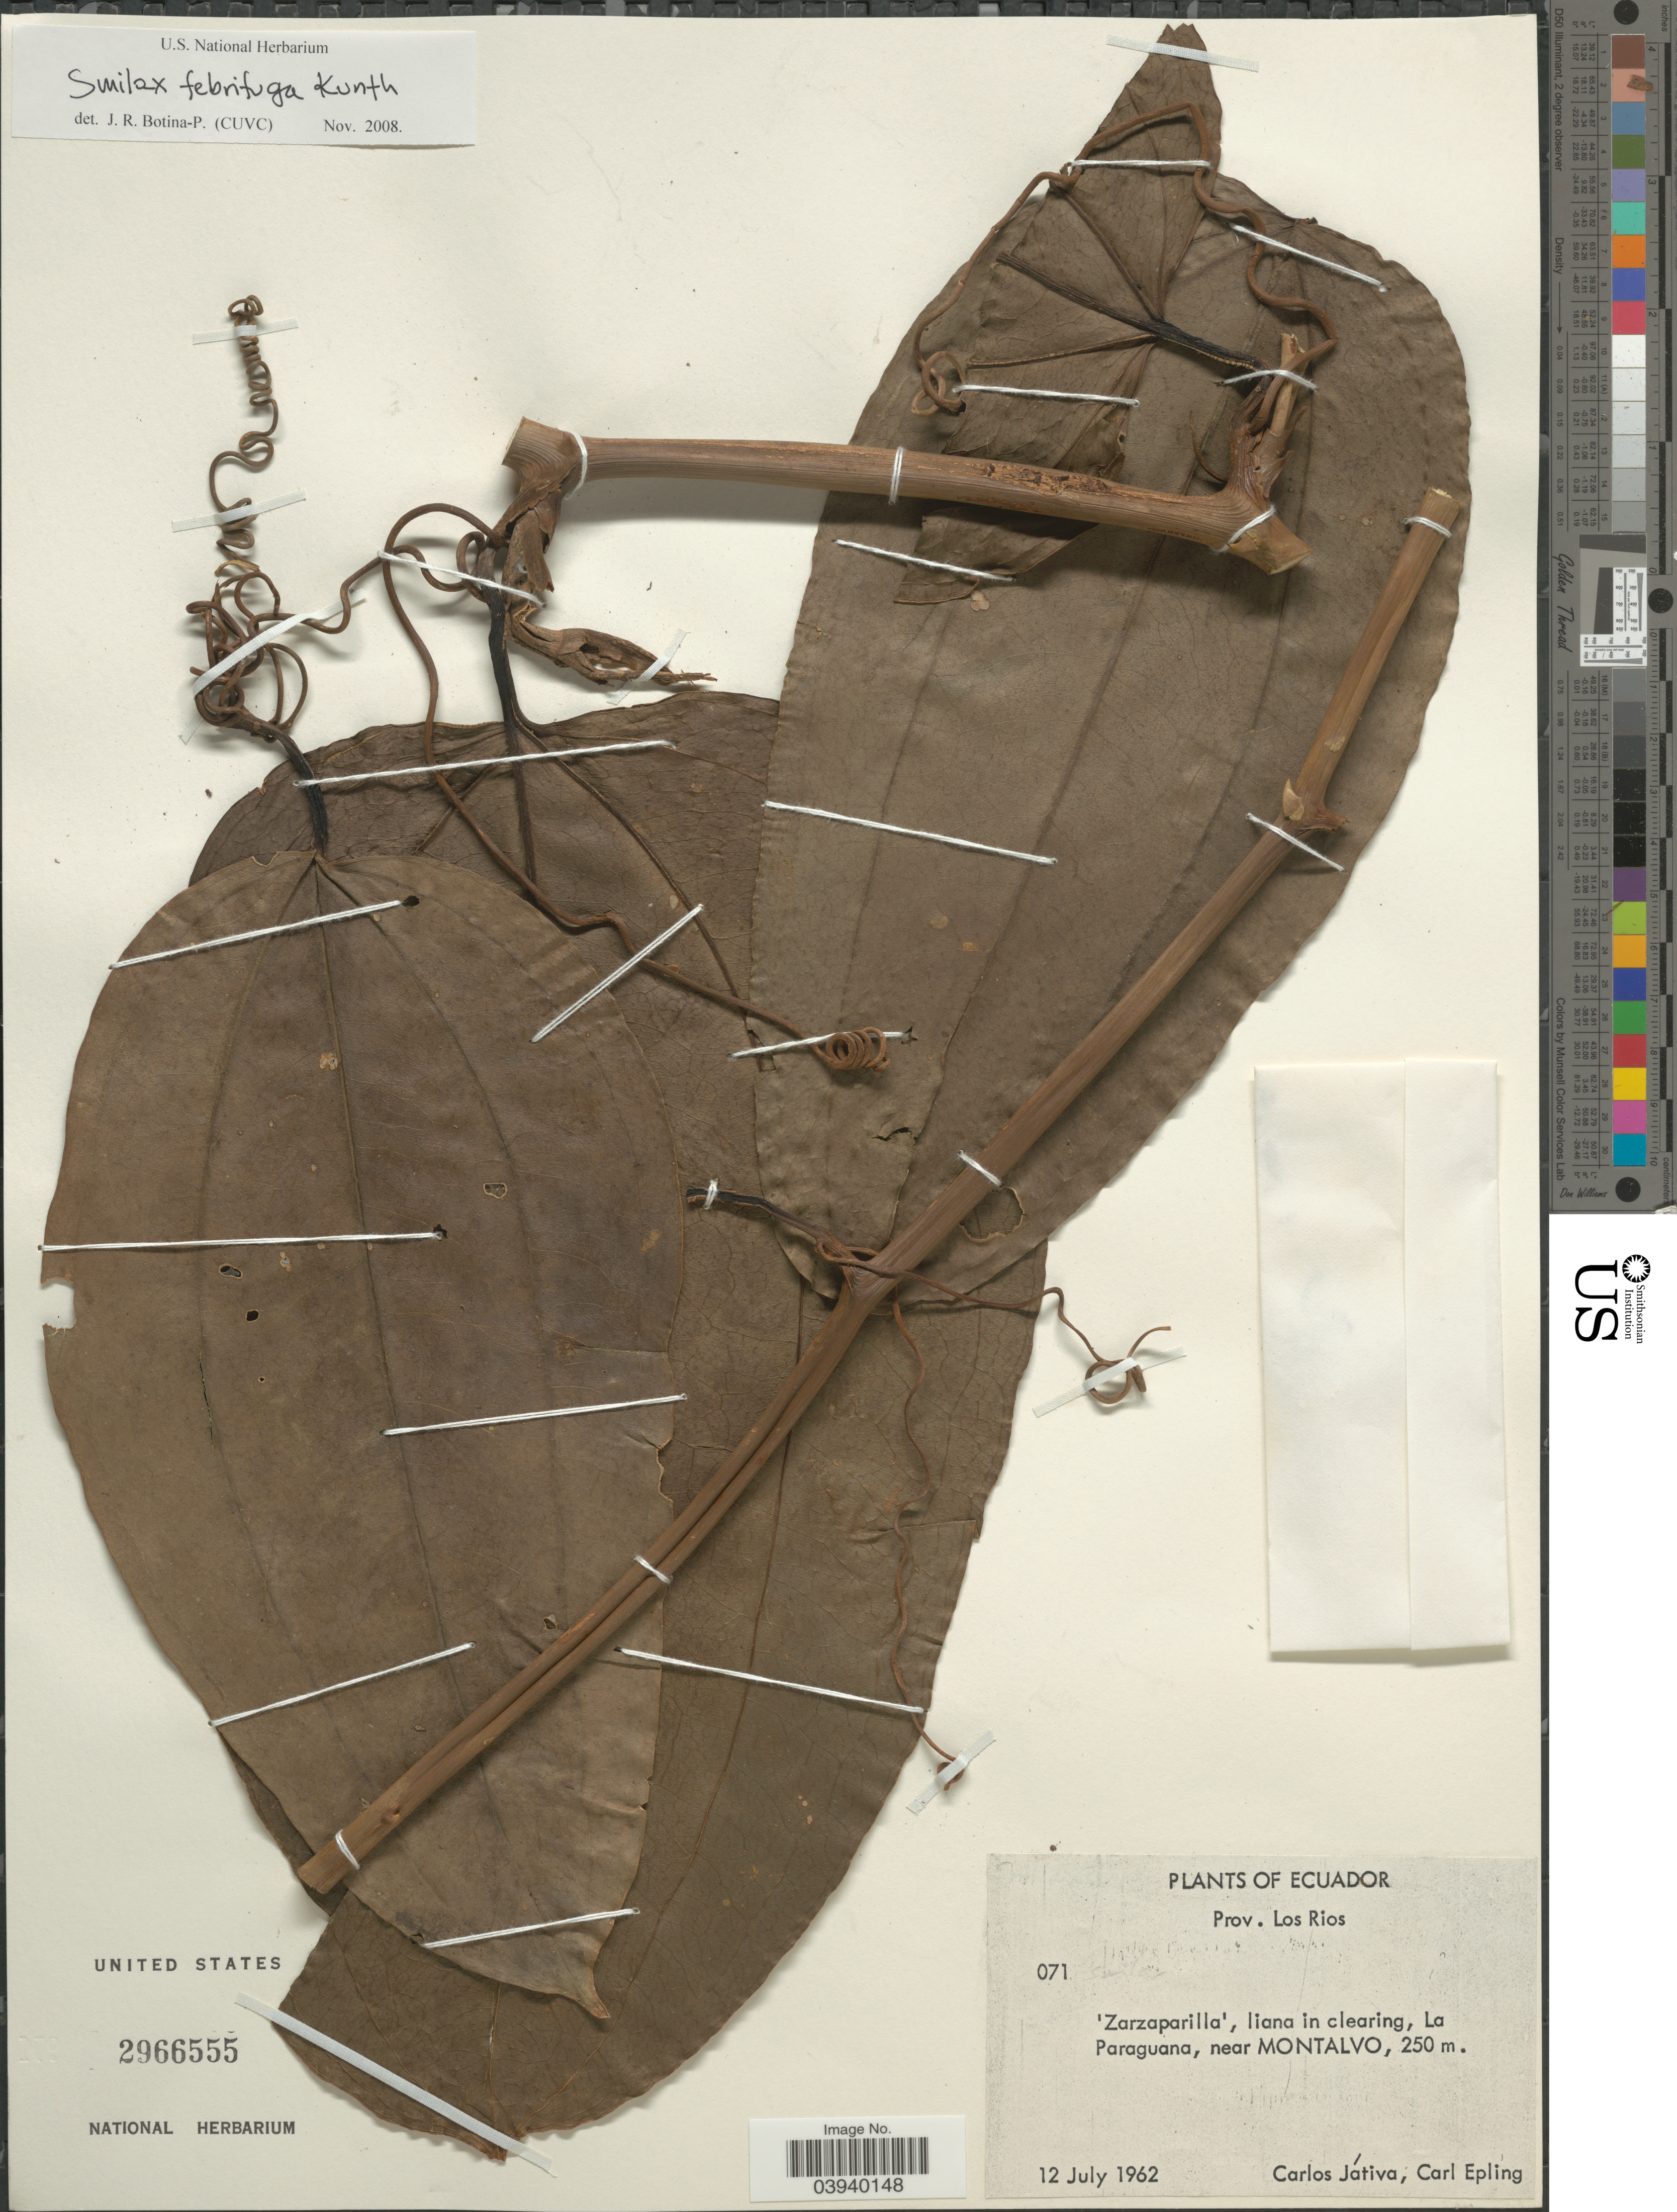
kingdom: Plantae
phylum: Tracheophyta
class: Liliopsida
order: Liliales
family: Smilacaceae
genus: Smilax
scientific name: Smilax febrifuga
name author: Kunth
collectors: C. D. Játiva & C. C. Epling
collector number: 071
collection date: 1962-07-12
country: Ecuador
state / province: Los Ríos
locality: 'Zarzaparilla', liana in clearing, La Paraguana, near Montalvo.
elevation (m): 250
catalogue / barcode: US 2966555